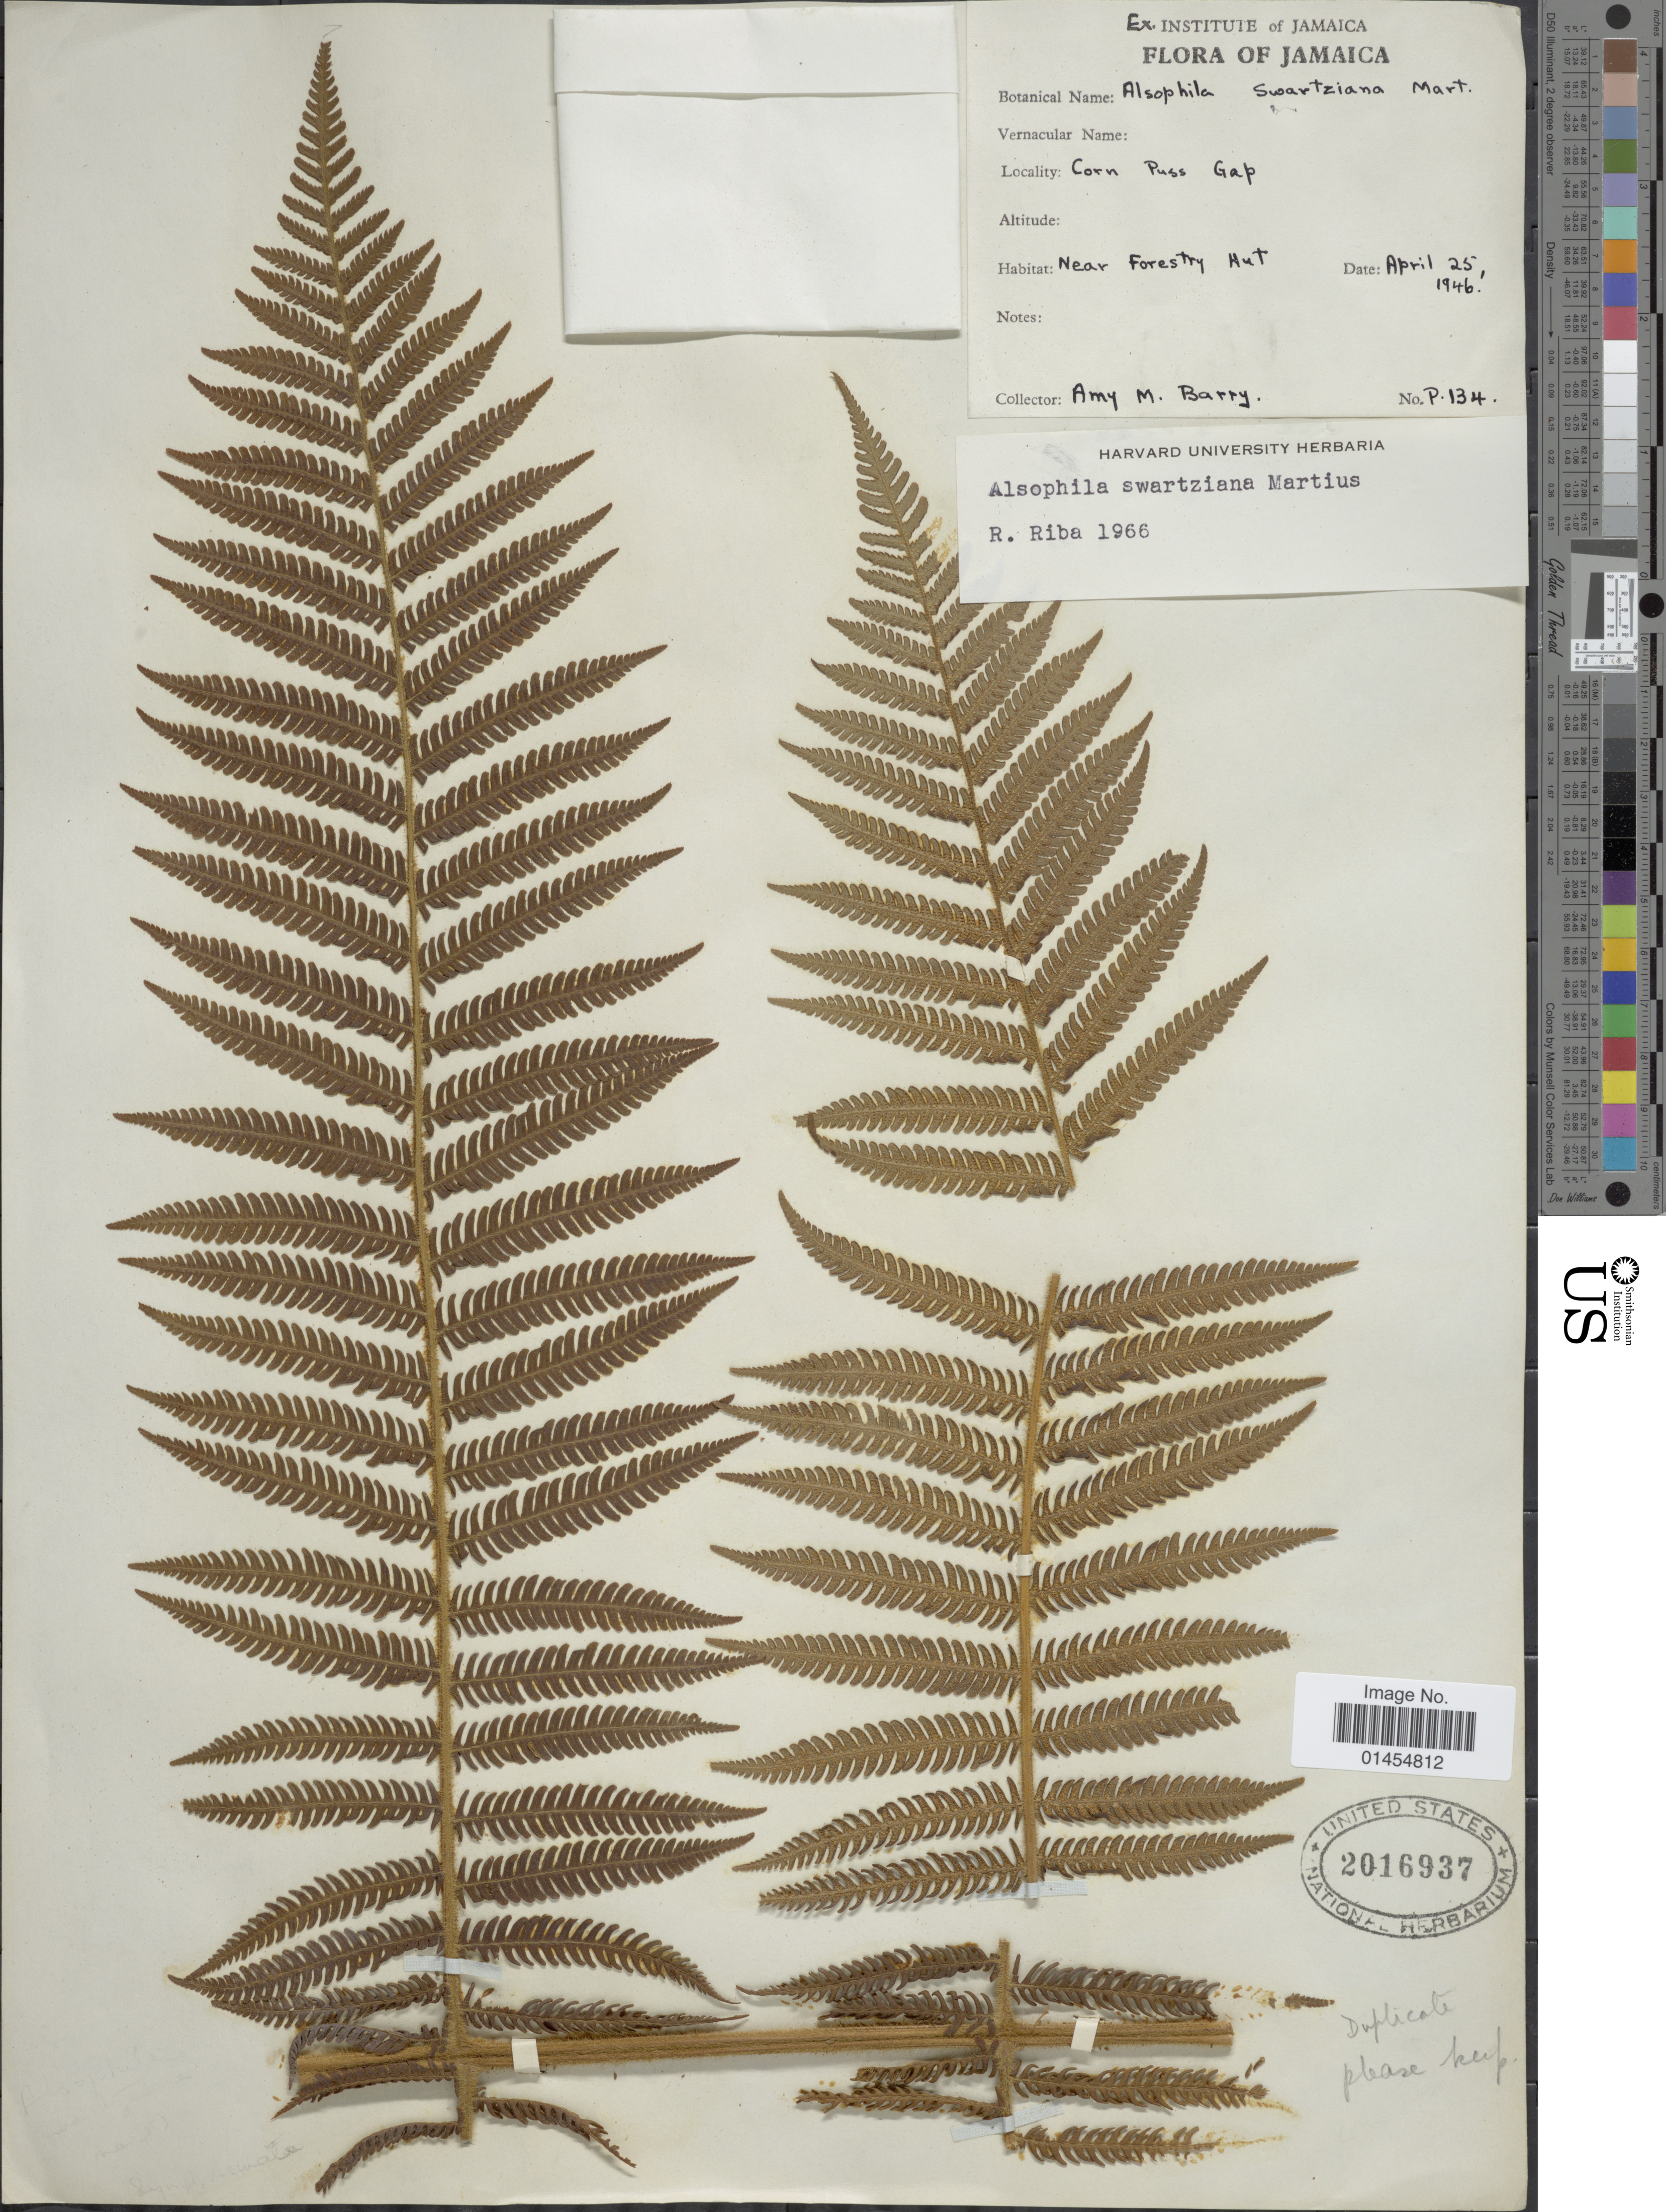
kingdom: Plantae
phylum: Tracheophyta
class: Polypodiopsida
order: Cyatheales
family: Cyatheaceae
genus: Alsophila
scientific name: Alsophila swartziana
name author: Mart.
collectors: A. Barry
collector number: P134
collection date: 1946-04-25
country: Jamaica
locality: Corn Puss Gap, near Forestry Hut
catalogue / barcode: US 2016937